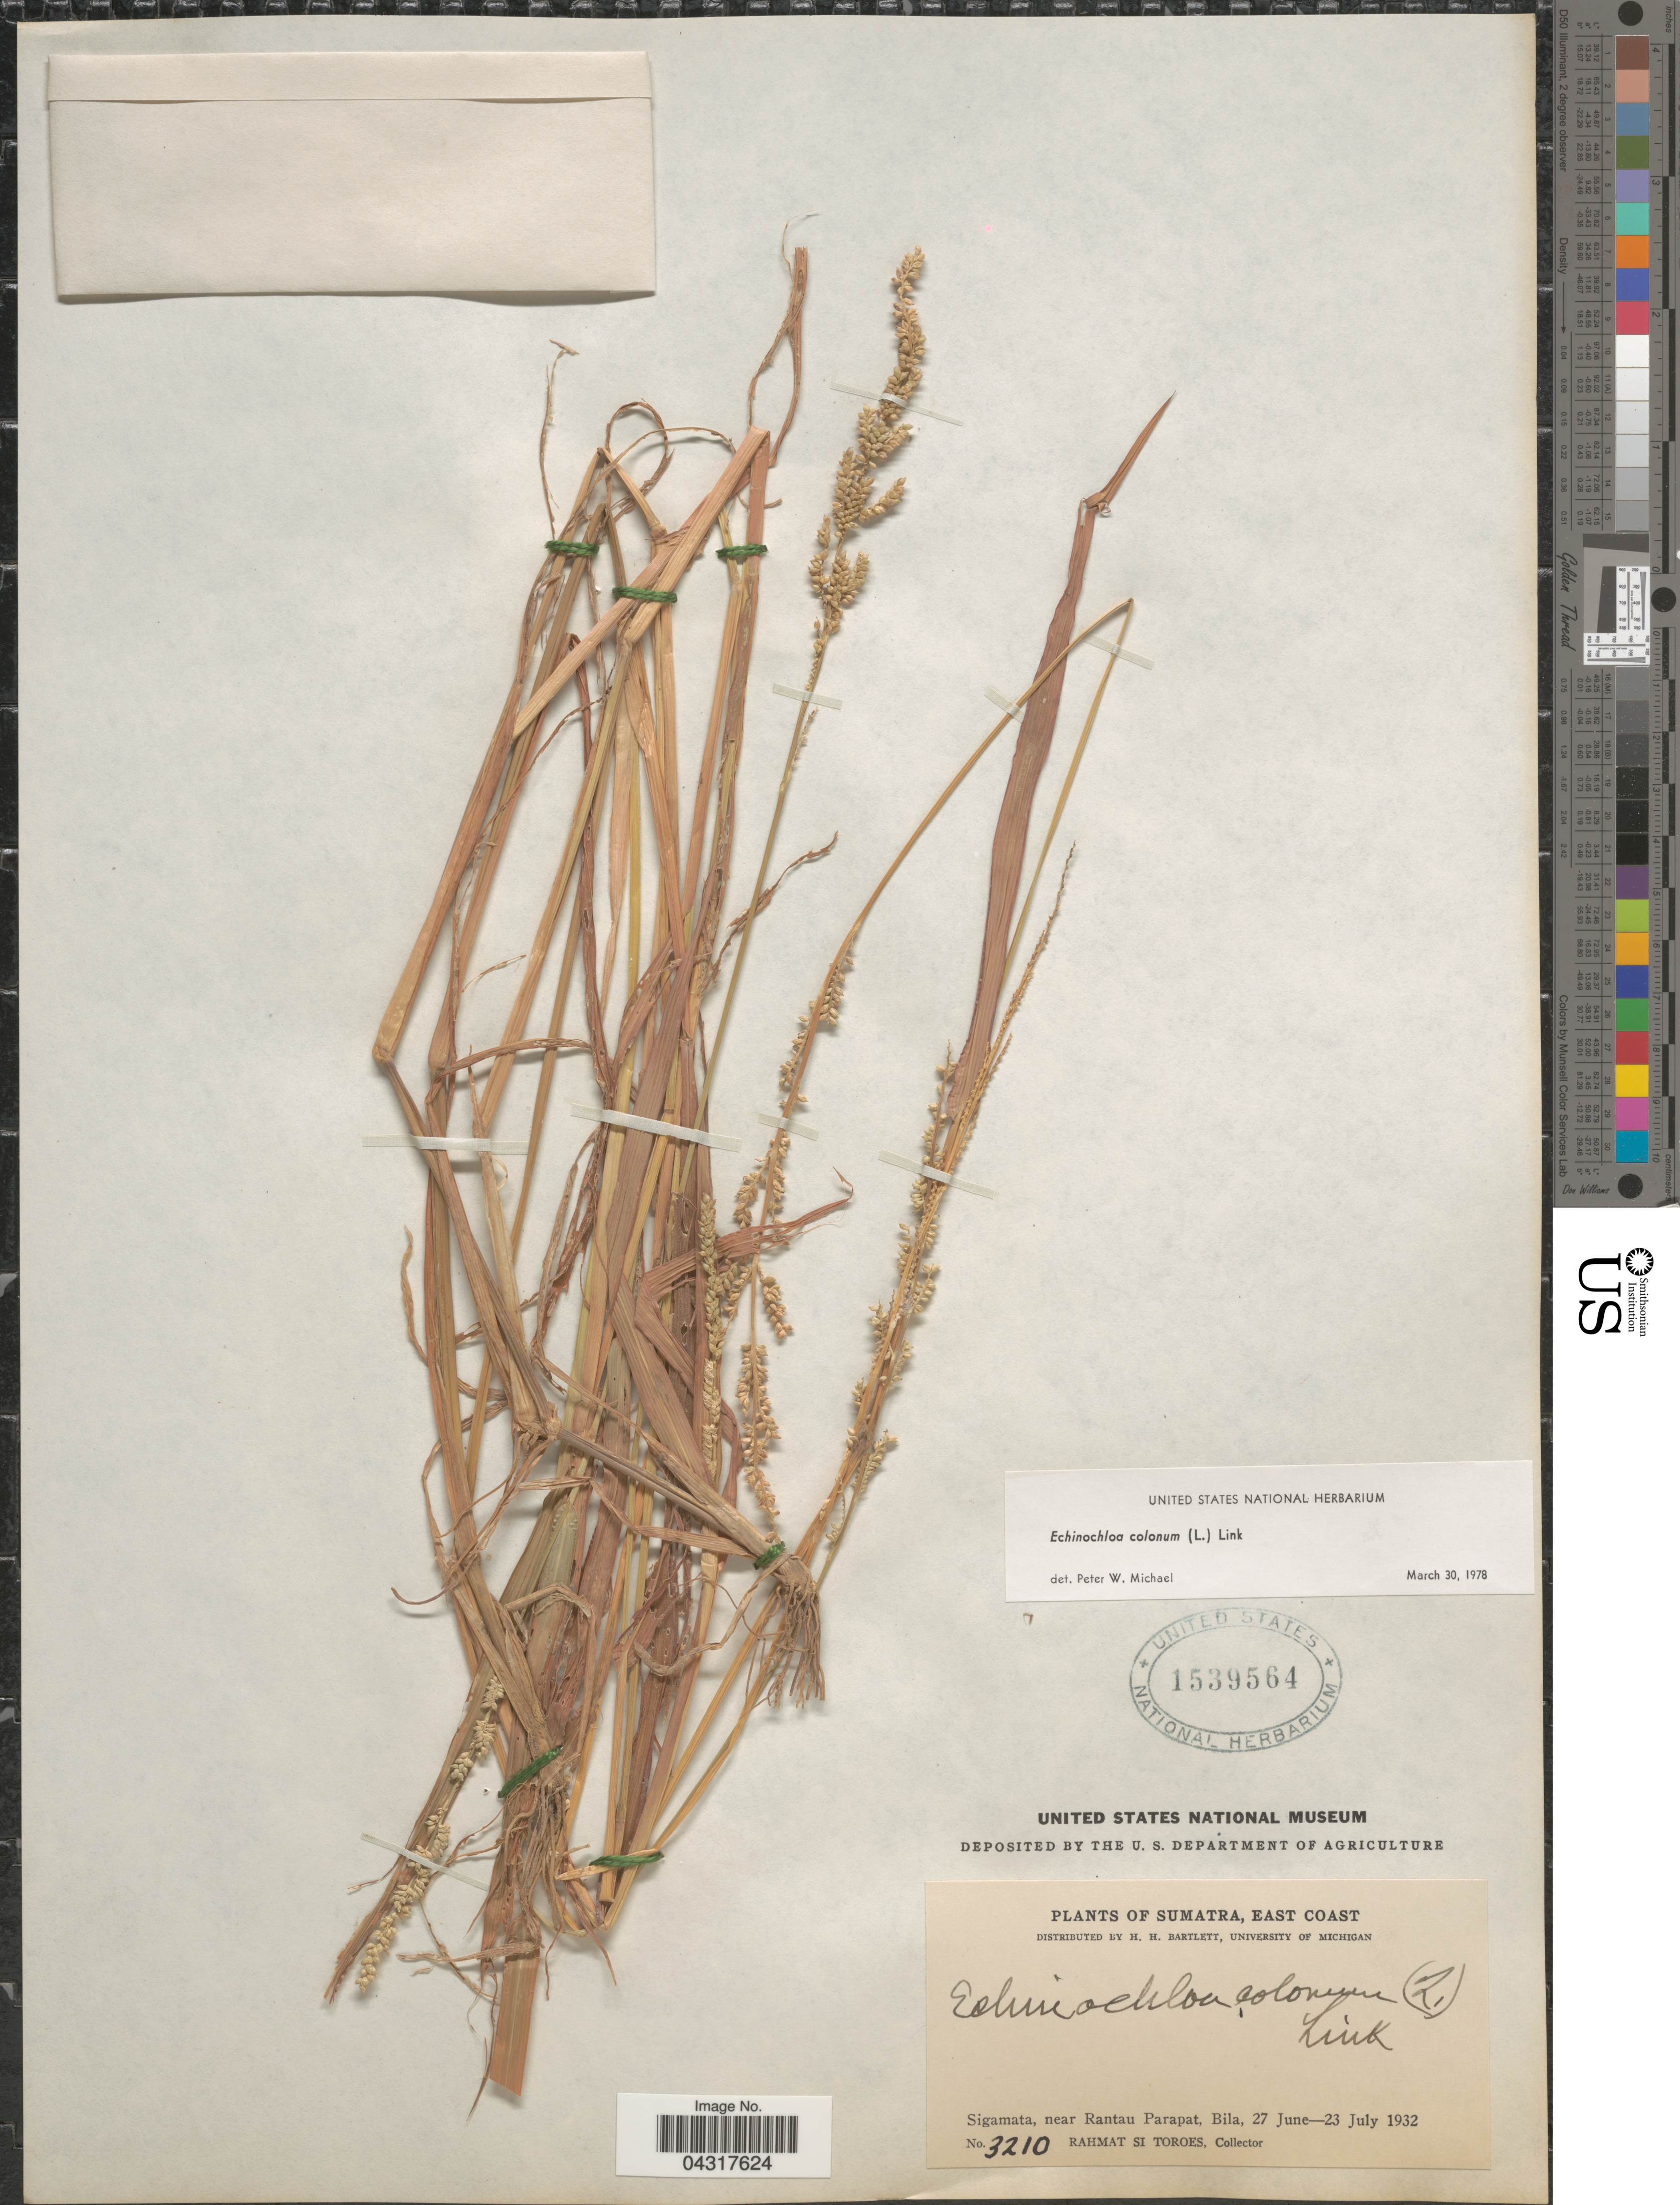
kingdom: Plantae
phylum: Tracheophyta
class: Liliopsida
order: Poales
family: Poaceae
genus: Echinochloa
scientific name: Echinochloa colona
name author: (L.) Link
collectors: Rahmat Si Boeea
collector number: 3210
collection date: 1932-06-27/1932-07-23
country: Indonesia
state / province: Sumatra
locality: East Coast. Sigamata, near Rantau Parapat, Bila.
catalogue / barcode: US 1539564